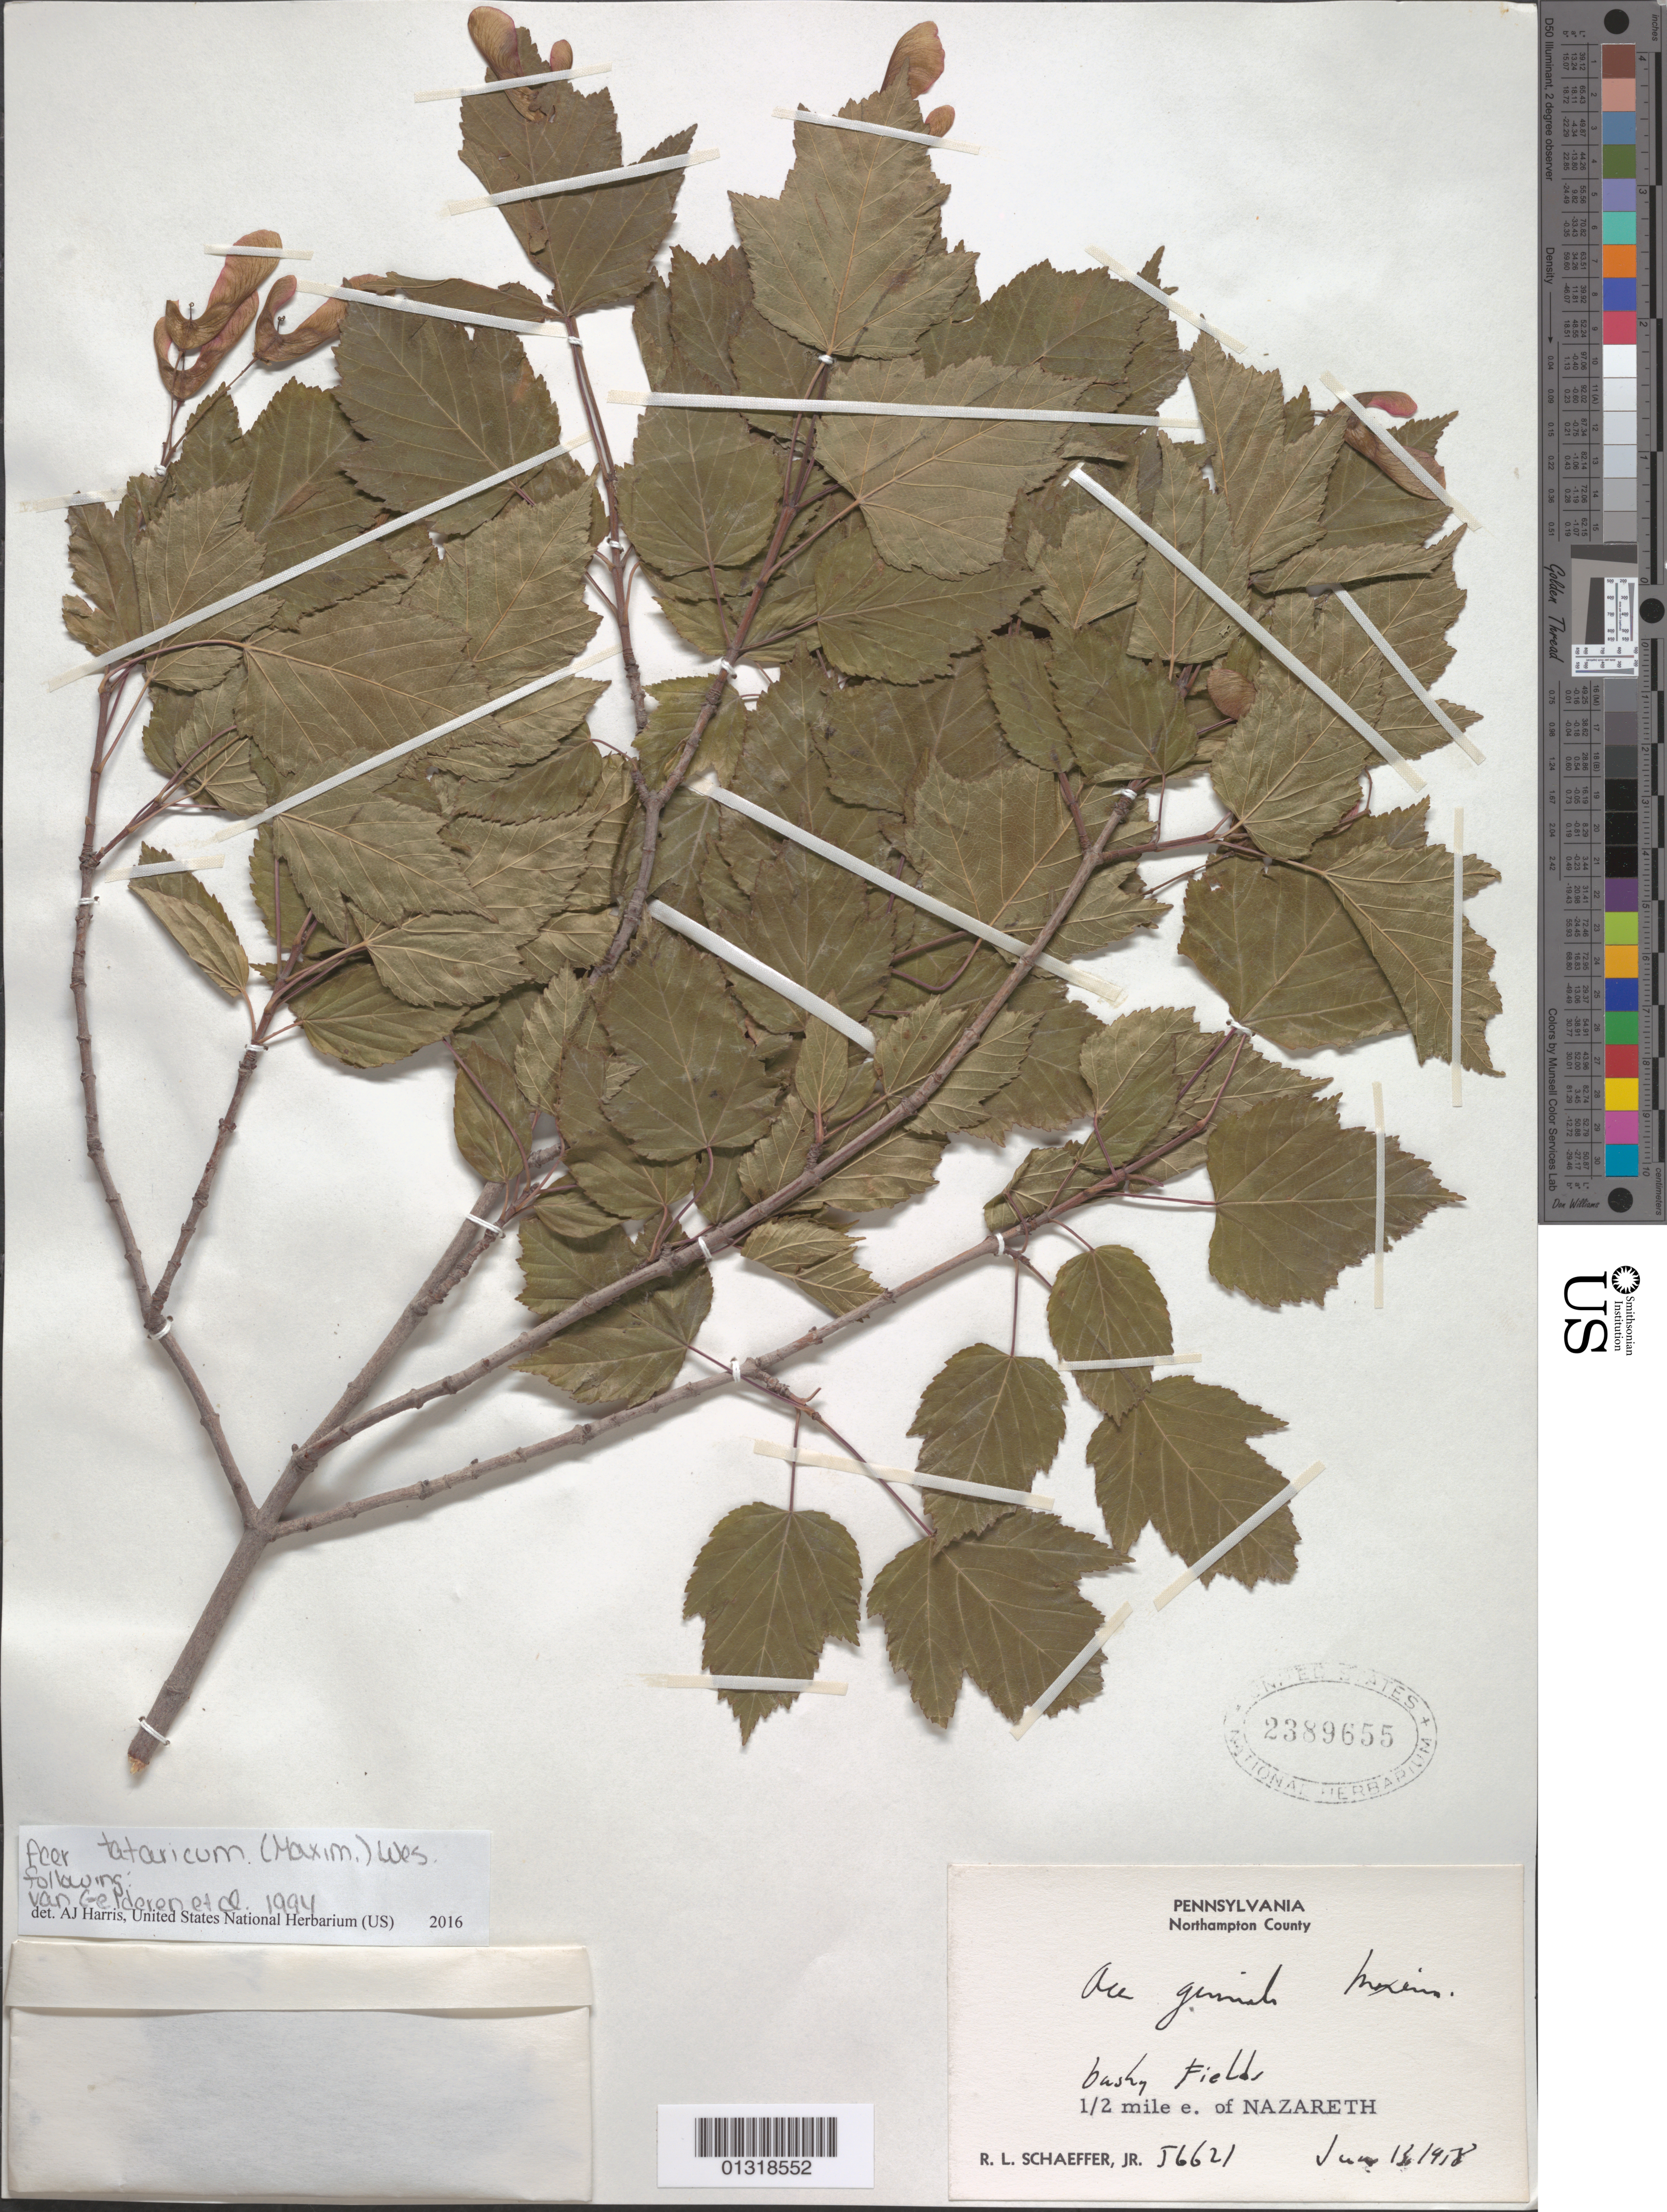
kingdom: Plantae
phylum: Tracheophyta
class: Magnoliopsida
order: Sapindales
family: Sapindaceae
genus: Acer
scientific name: Acer tataricum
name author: L.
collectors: R. L. Schaeffer Jr.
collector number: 56621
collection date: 1918-06-13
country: United States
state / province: Pennsylvania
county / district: Northampton County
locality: Northampton County, 1/2 mile E of Nazareth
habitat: Bushy fields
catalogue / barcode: US 2389655